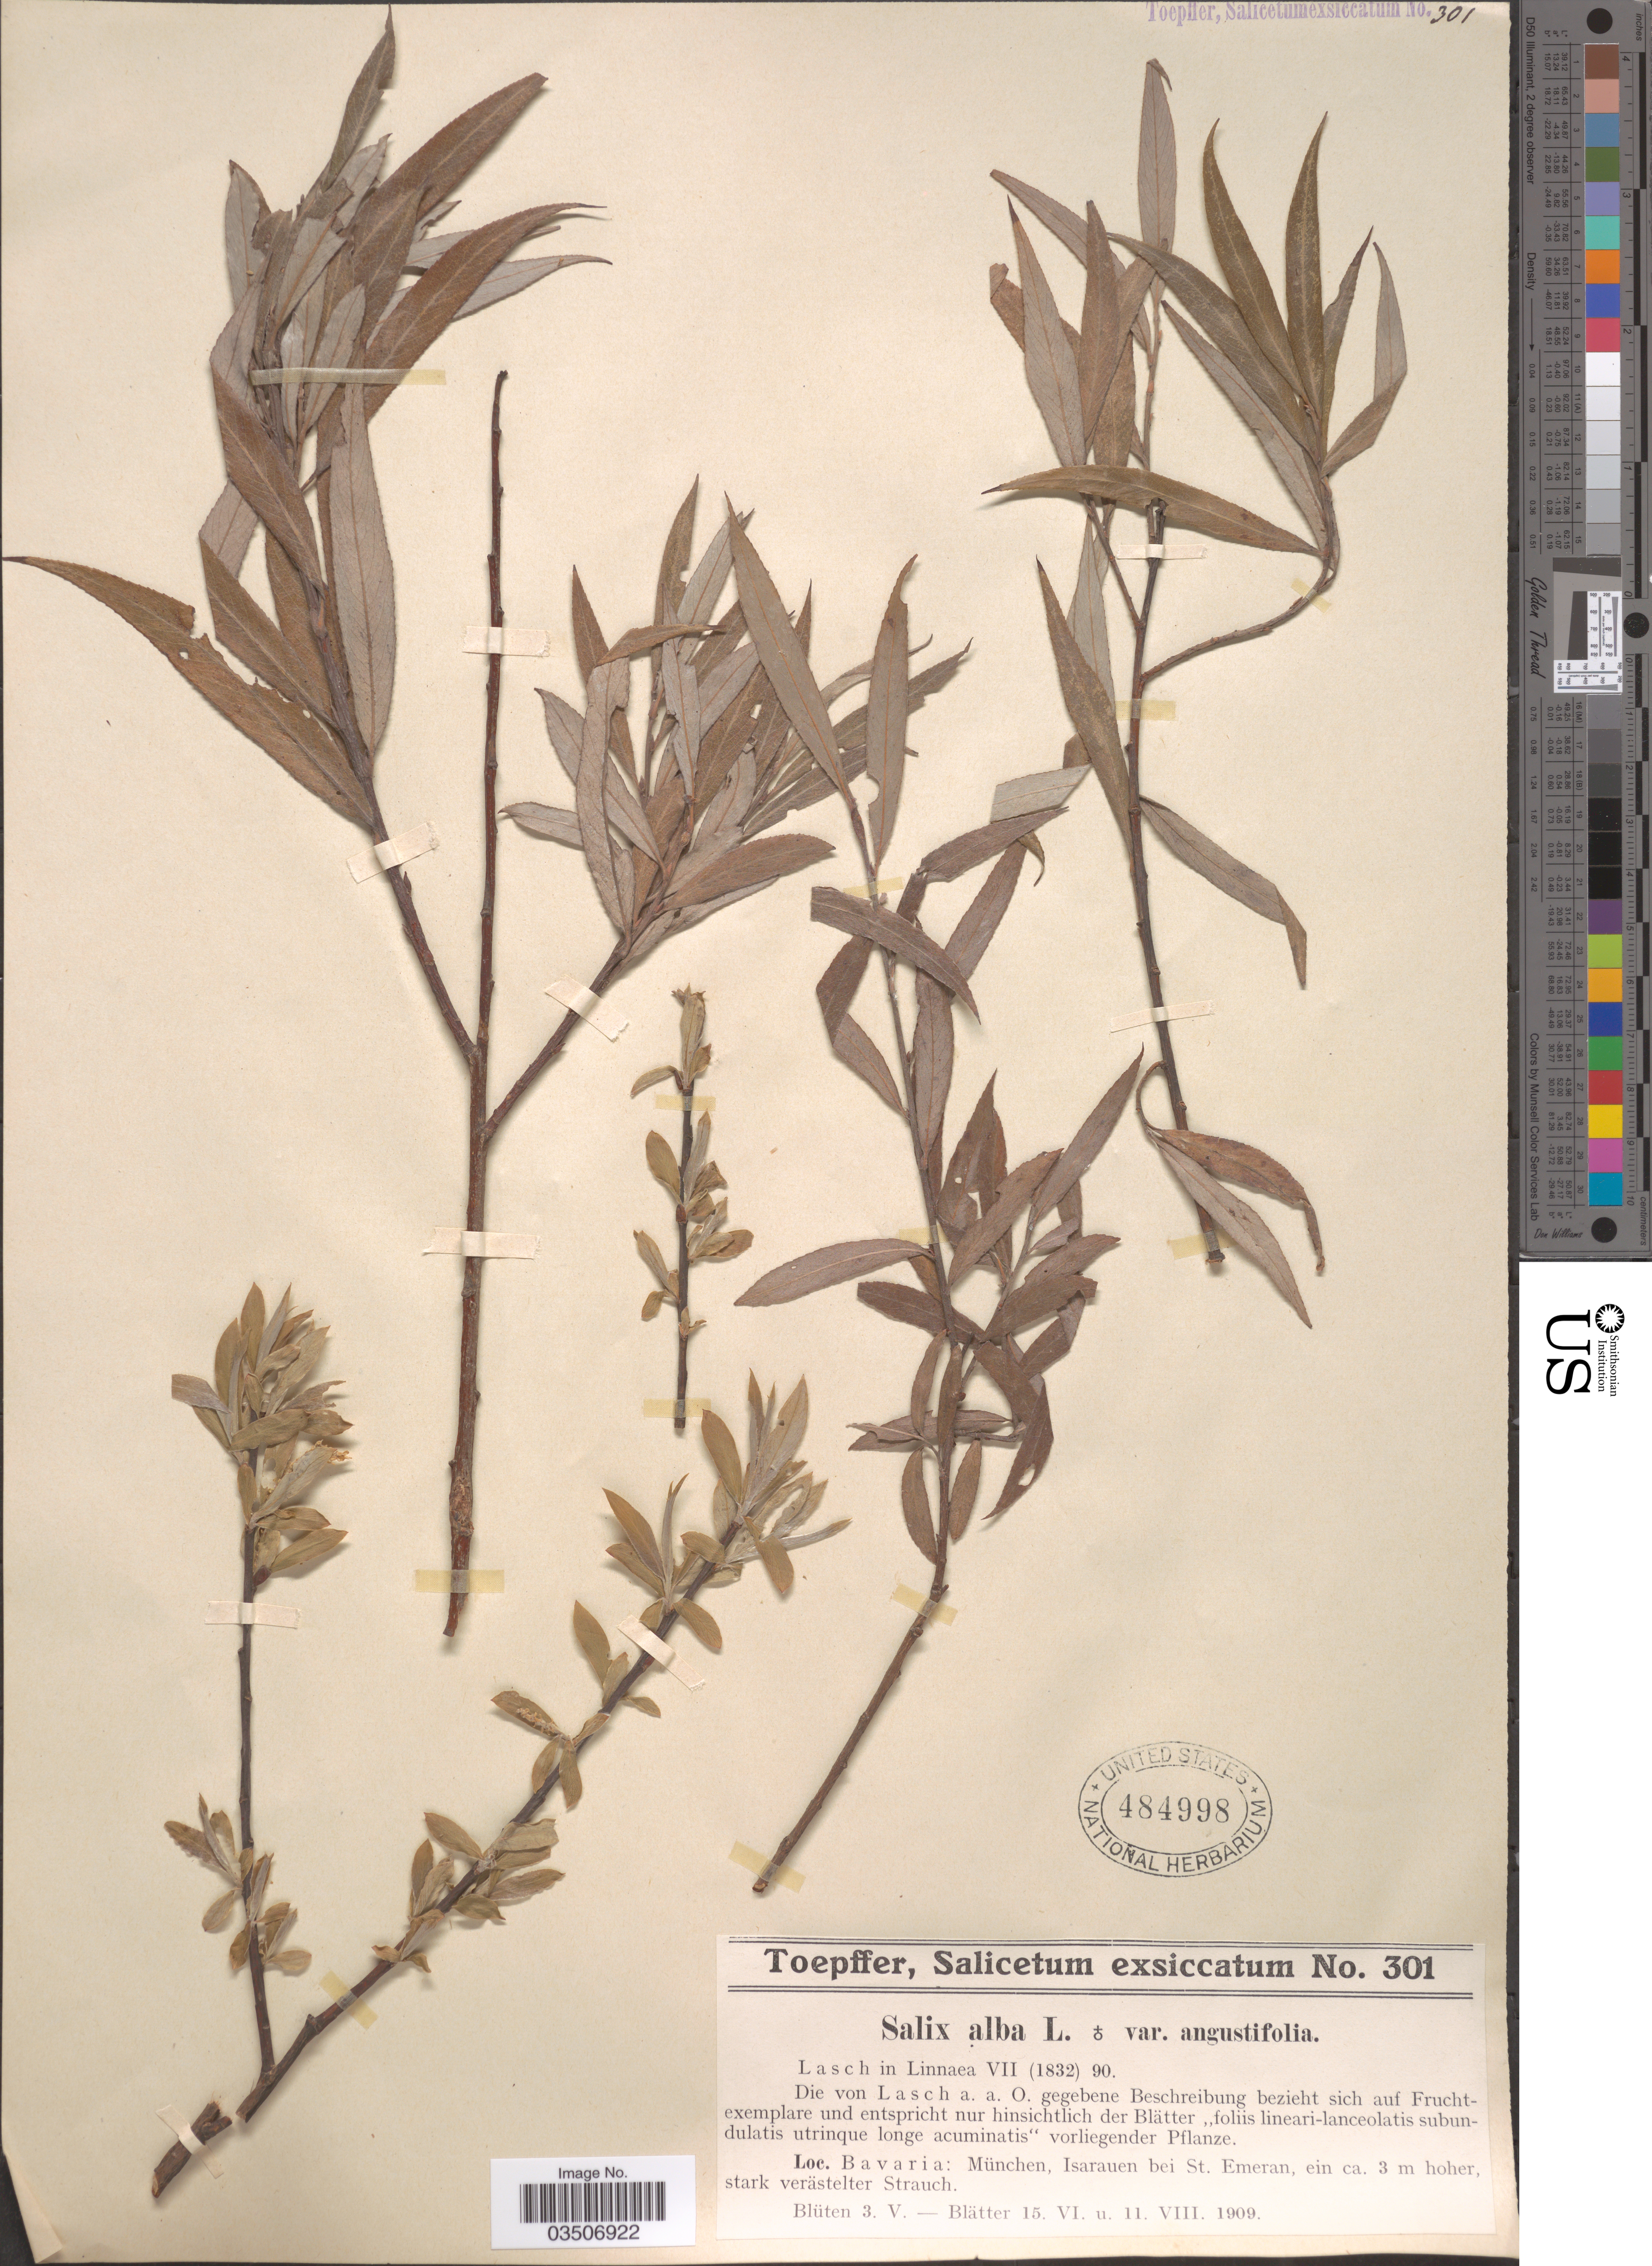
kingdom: Plantae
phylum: Tracheophyta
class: Magnoliopsida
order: Malpighiales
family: Salicaceae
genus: Salix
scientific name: Salix alba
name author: L.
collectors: A. Toepffer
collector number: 301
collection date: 1909-05-03/1909-08-11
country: Germany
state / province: Bayern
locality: Bavaria: München, Isarauen bei St. Emeran, stark verästelter Strauch.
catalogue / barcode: US 484998